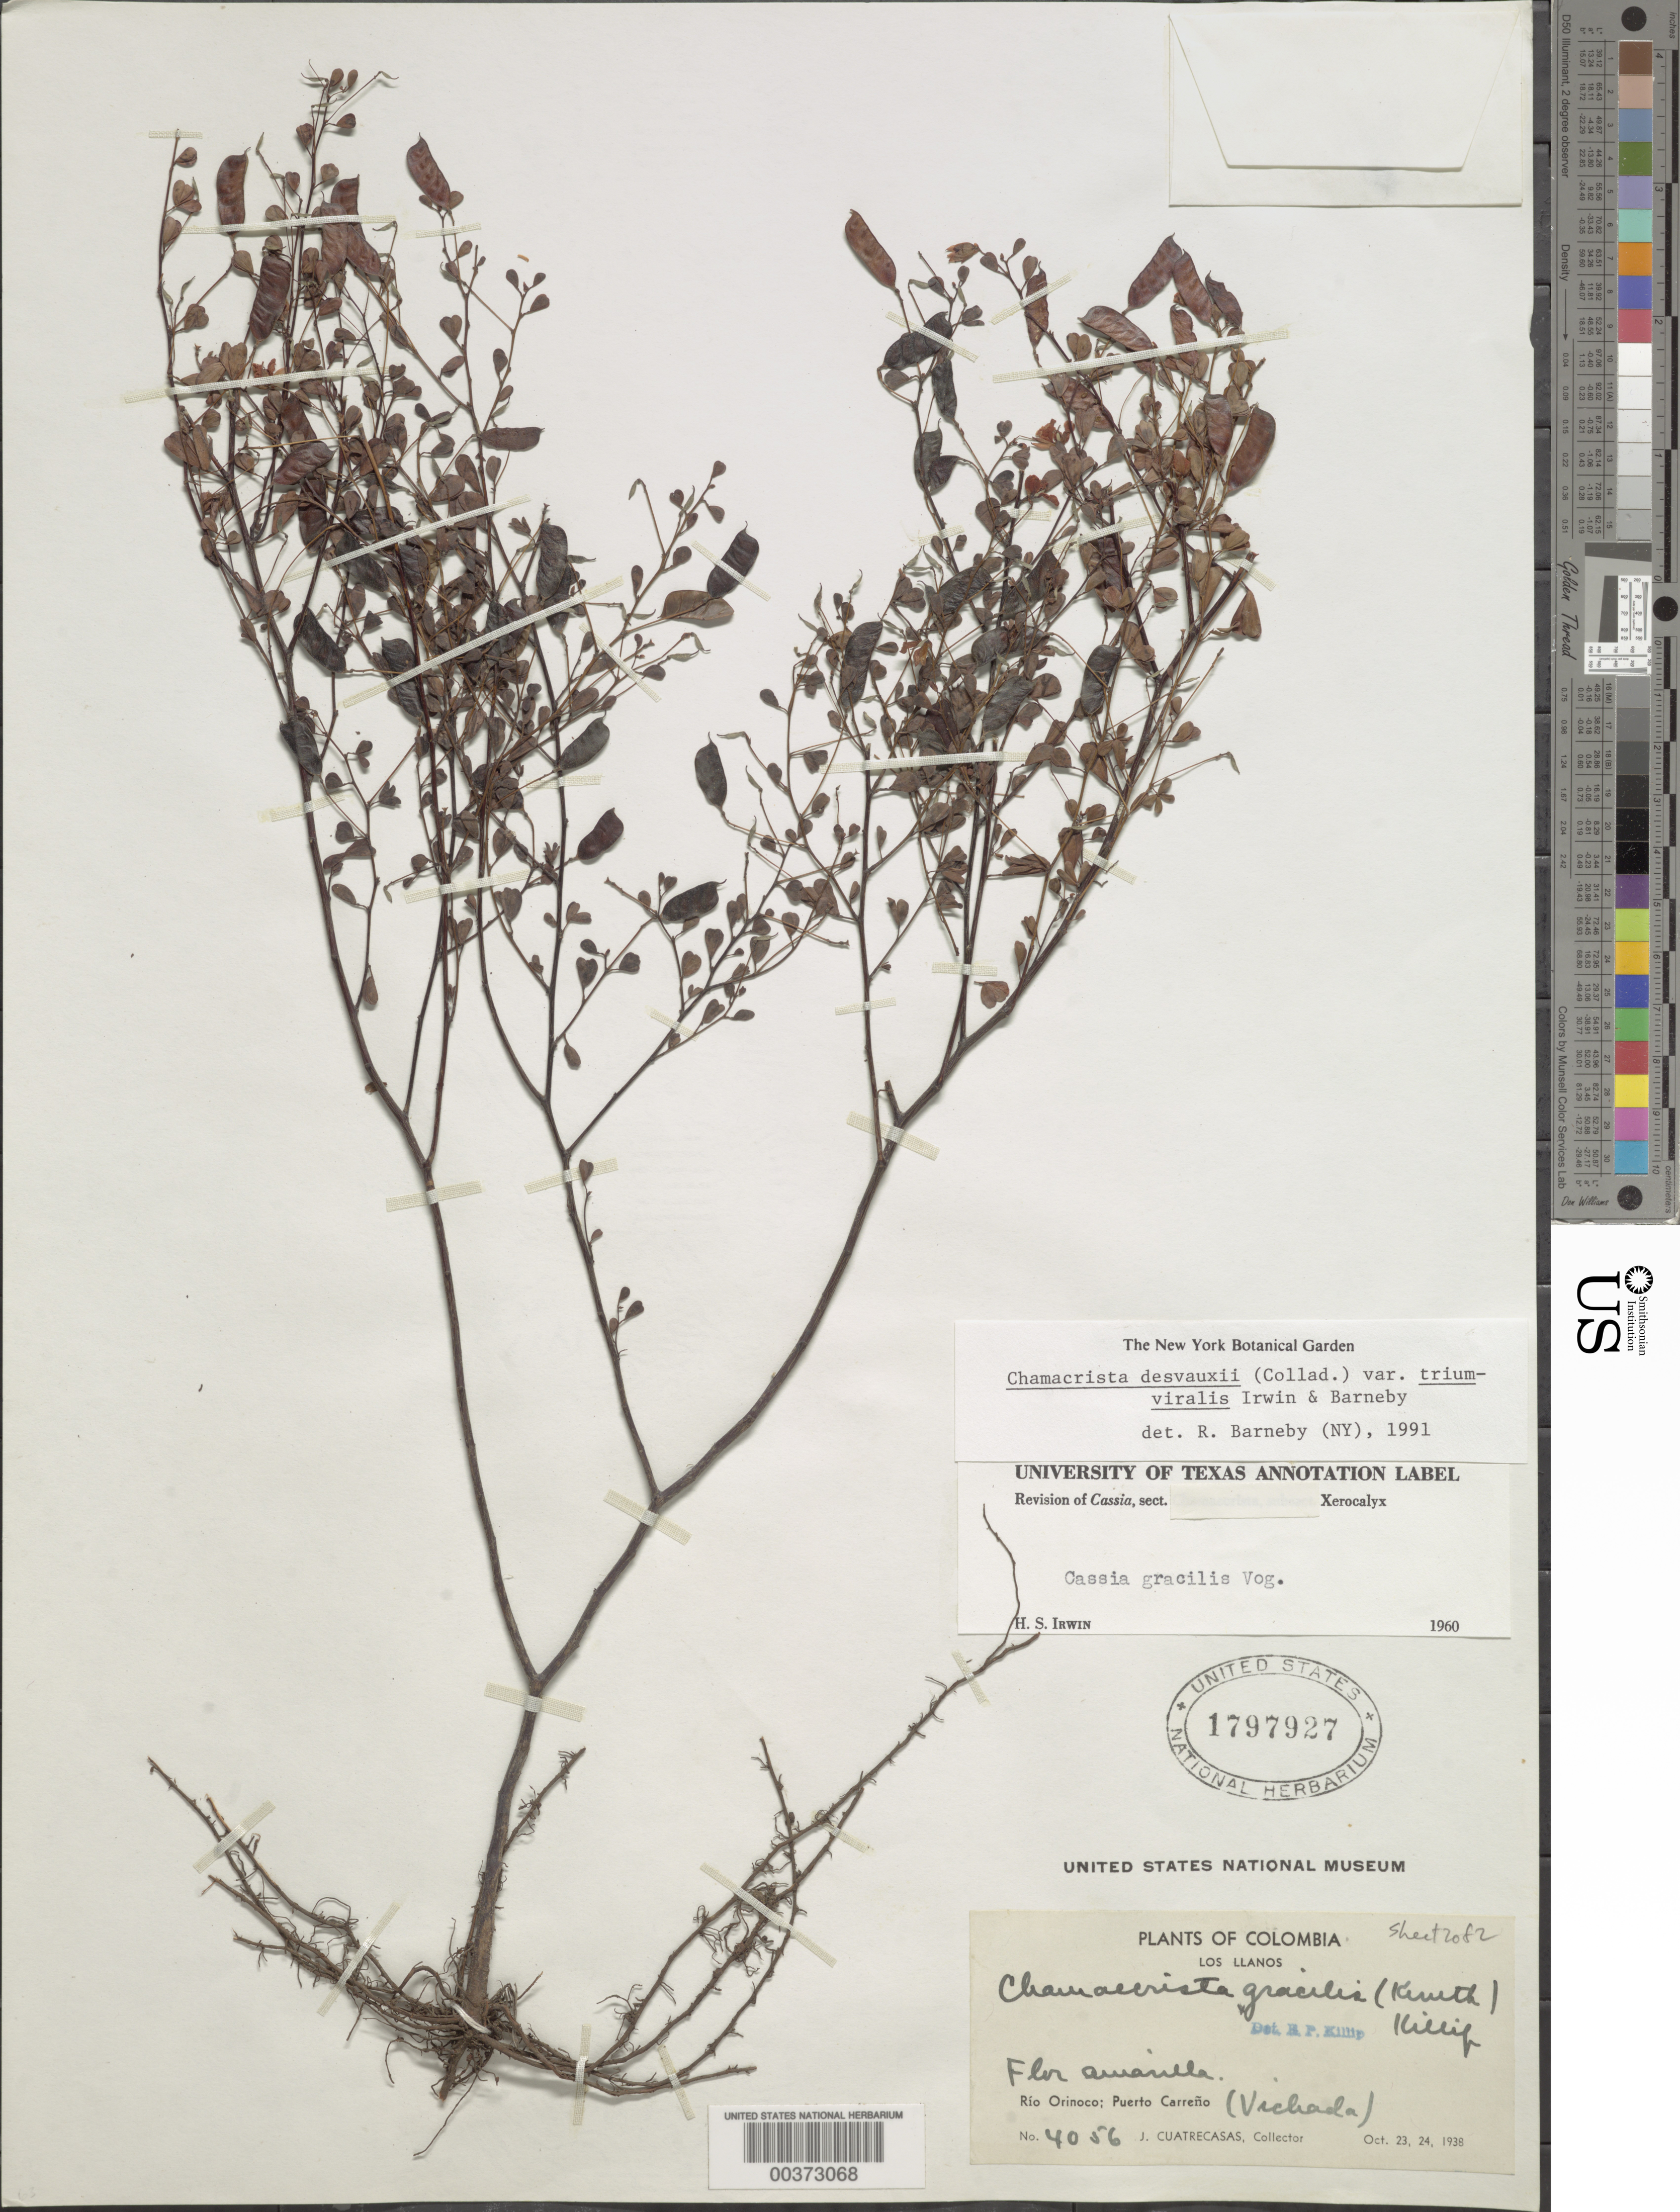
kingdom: Plantae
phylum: Tracheophyta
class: Magnoliopsida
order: Fabales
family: Fabaceae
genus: Chamaecrista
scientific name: Chamaecrista desvauxii var. triumviralis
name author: H.S. Irwin & Barneby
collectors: J. Cuatrecasas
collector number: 4056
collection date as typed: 23 Oct 1938 and 24 Oct 1938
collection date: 1938-10-23,1938-10-24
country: Colombia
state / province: Vichada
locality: Rio Orinoco; Puerto Carreno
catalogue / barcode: US 1797927